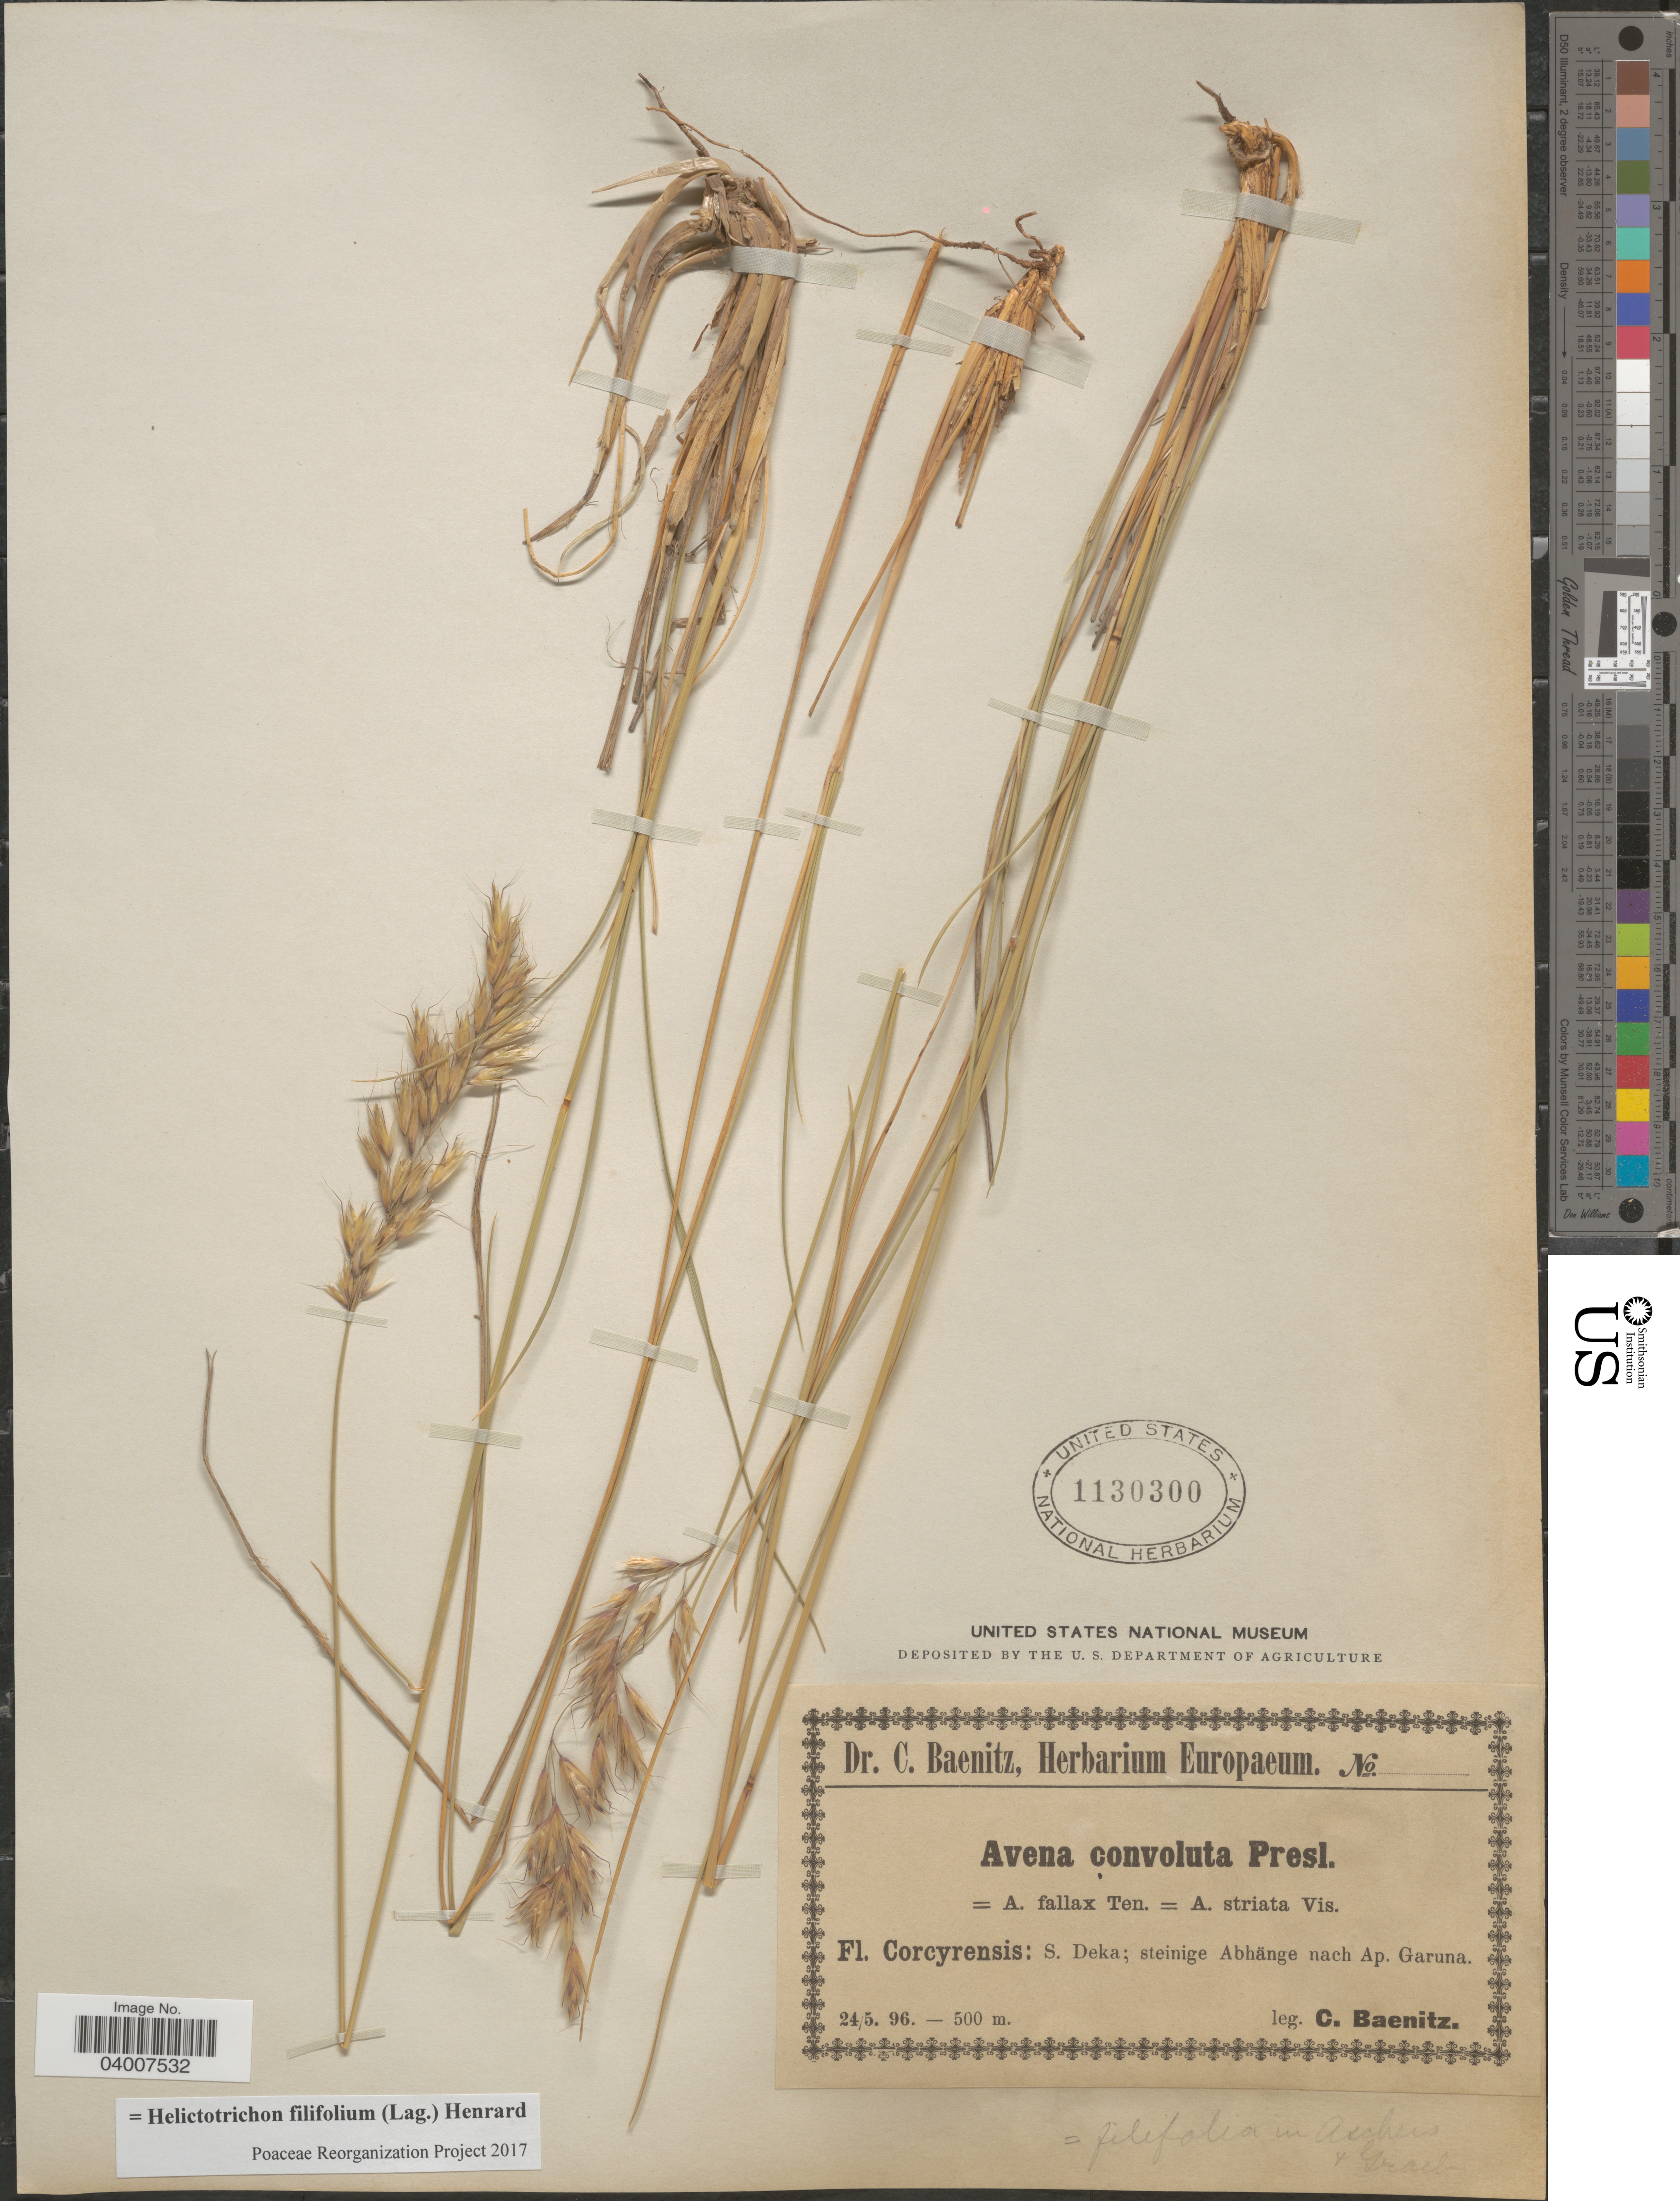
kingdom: Plantae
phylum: Tracheophyta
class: Liliopsida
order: Poales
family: Poaceae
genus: Helictotrichon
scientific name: Helictotrichon filifolium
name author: (Lag.) Henr.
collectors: C. G. Baenitz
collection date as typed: Transcribed d/m/y: 24/5/96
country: Greece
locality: Corcyrensis: S. Deka; steinige Abhänge nach Ap. Garuna.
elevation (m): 500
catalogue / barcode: US 1130300